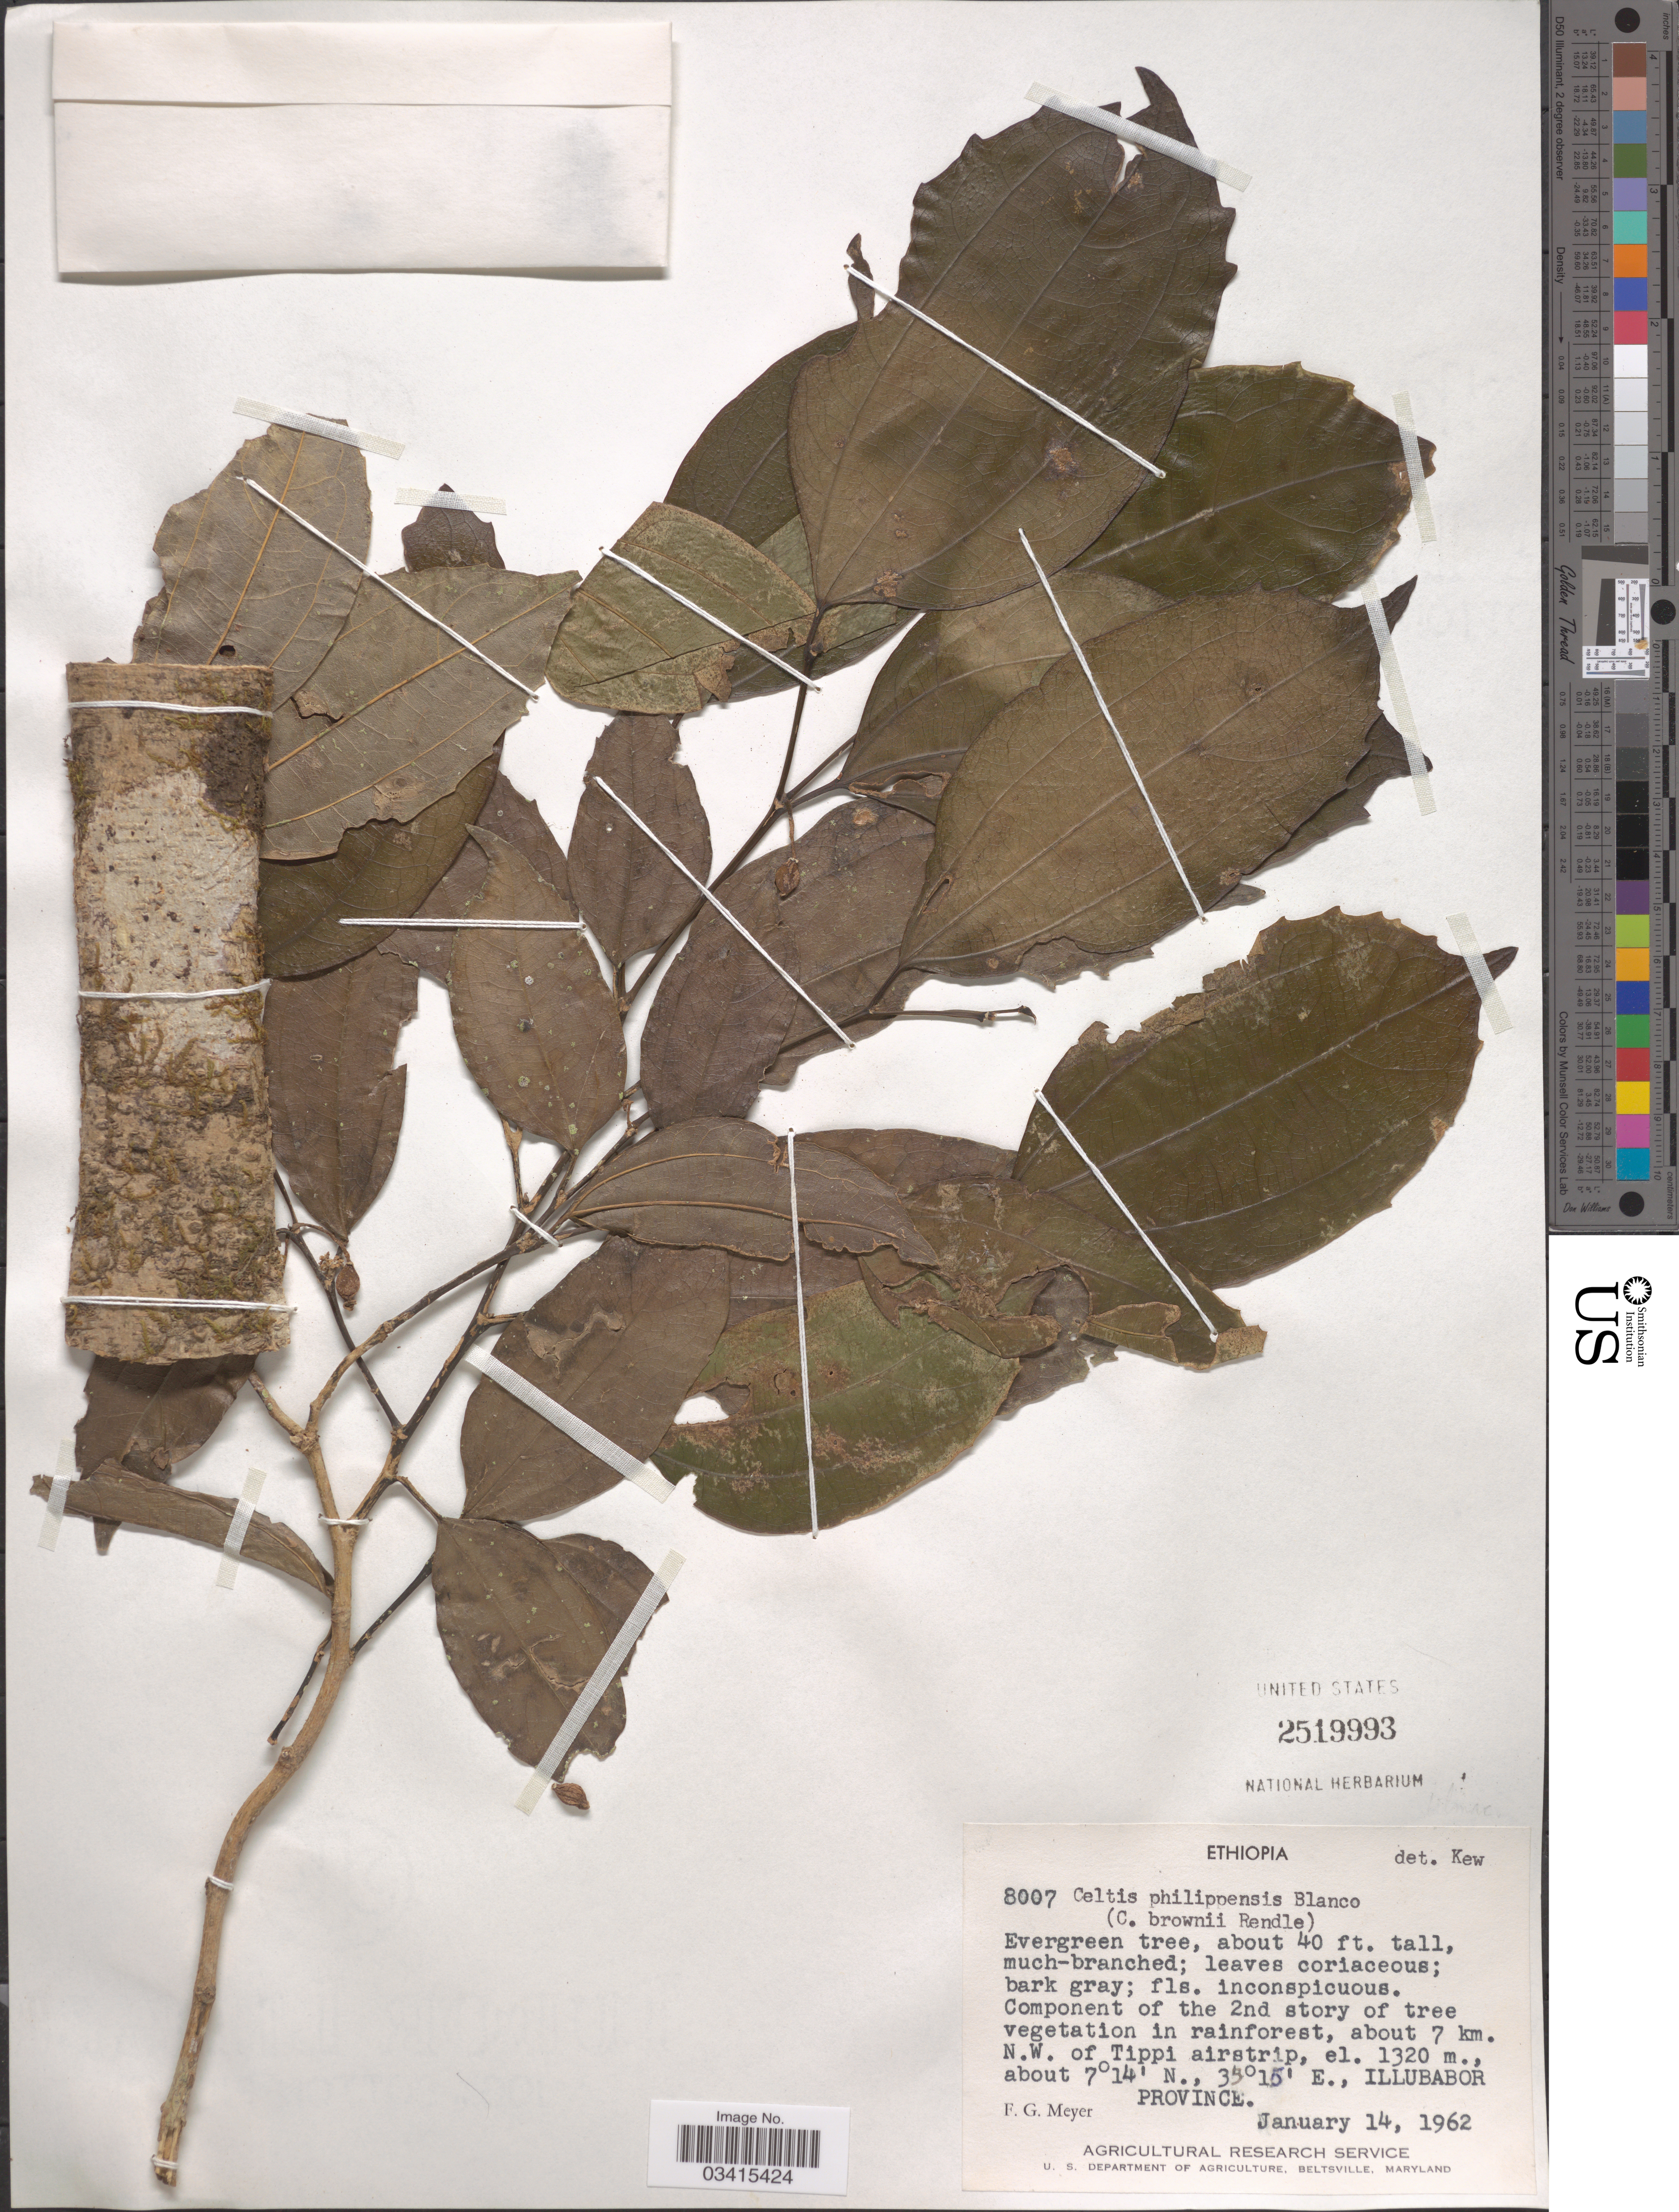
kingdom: Plantae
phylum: Tracheophyta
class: Magnoliopsida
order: Rosales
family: Cannabaceae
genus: Celtis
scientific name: Celtis philippensis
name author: Blanco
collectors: F. G. Meyer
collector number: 8007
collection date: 1962-01-14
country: Ethiopia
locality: About 7 km. N.W. of Tippi airstrip, Illubabor Province.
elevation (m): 1320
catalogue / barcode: US 2519993